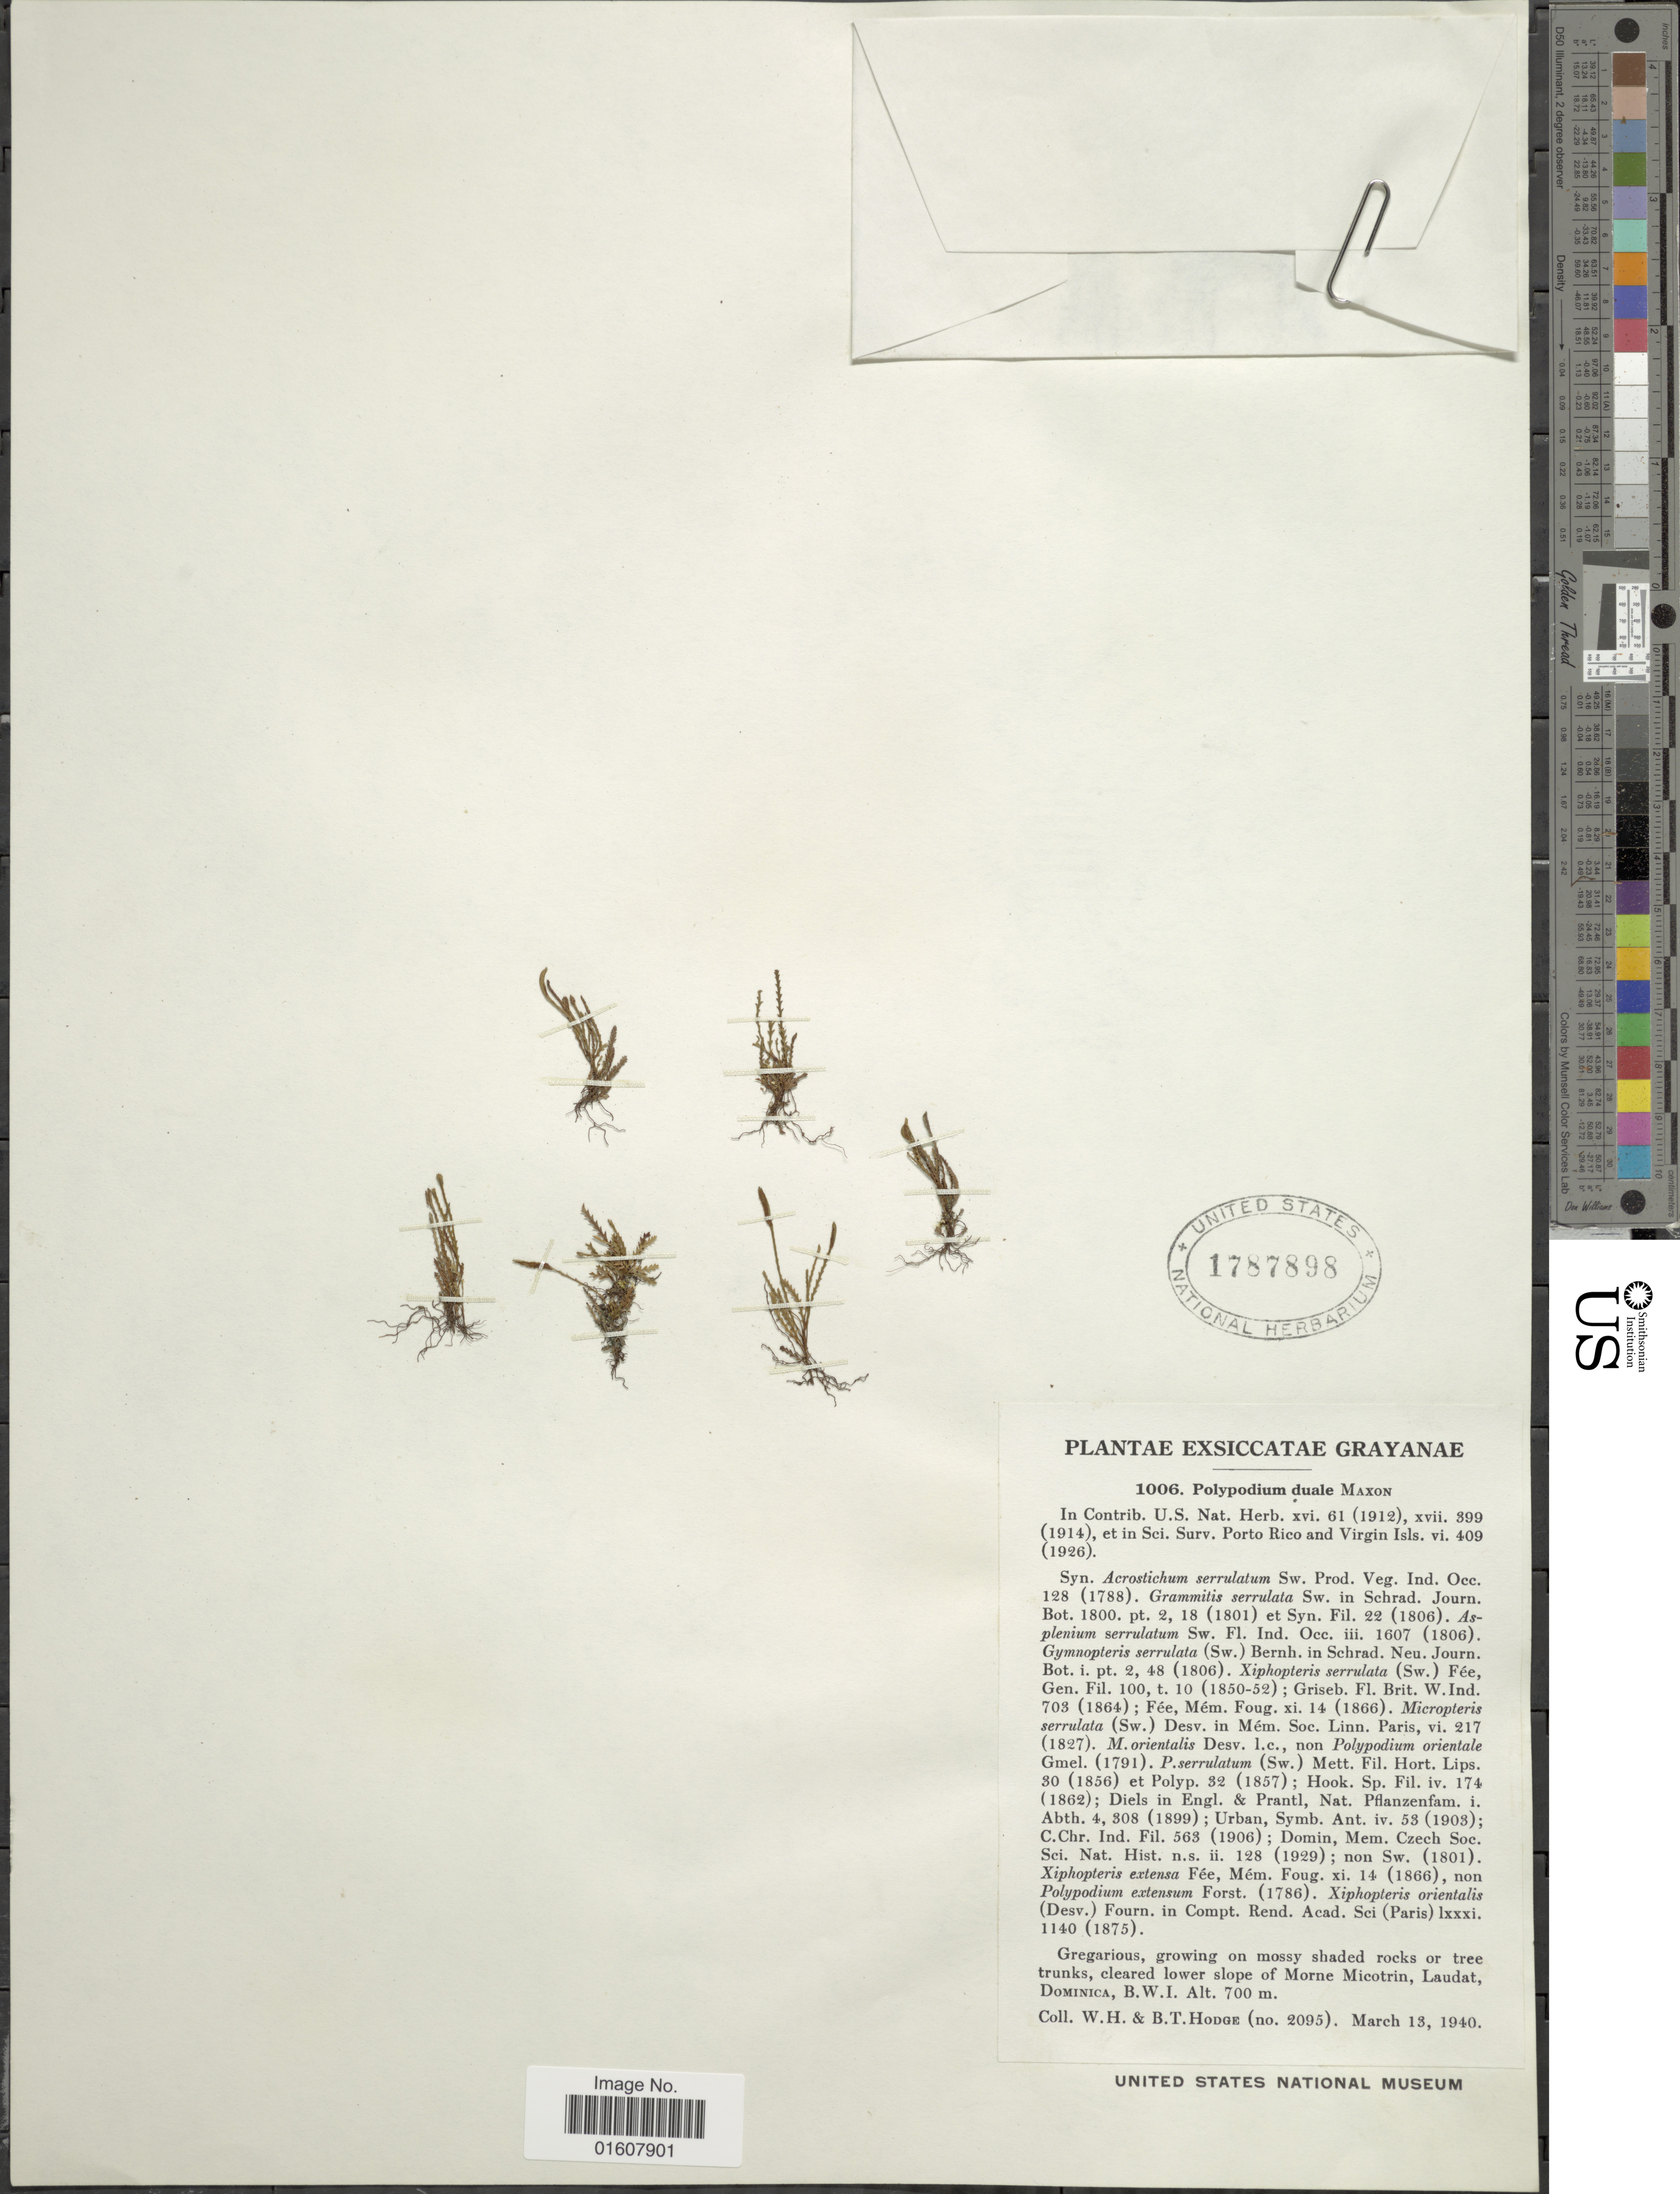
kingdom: Plantae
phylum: Tracheophyta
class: Polypodiopsida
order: Polypodiales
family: Polypodiaceae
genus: Cochlidium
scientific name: Cochlidium serrulatum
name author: (Sw.) L.E. Bishop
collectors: W. Hodge & B. Hodge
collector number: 2095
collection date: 1940-03-13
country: Dominica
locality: Cleared lower slope of Morne Micotrin, Laudat, B. W. I.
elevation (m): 700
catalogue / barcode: US 1787898